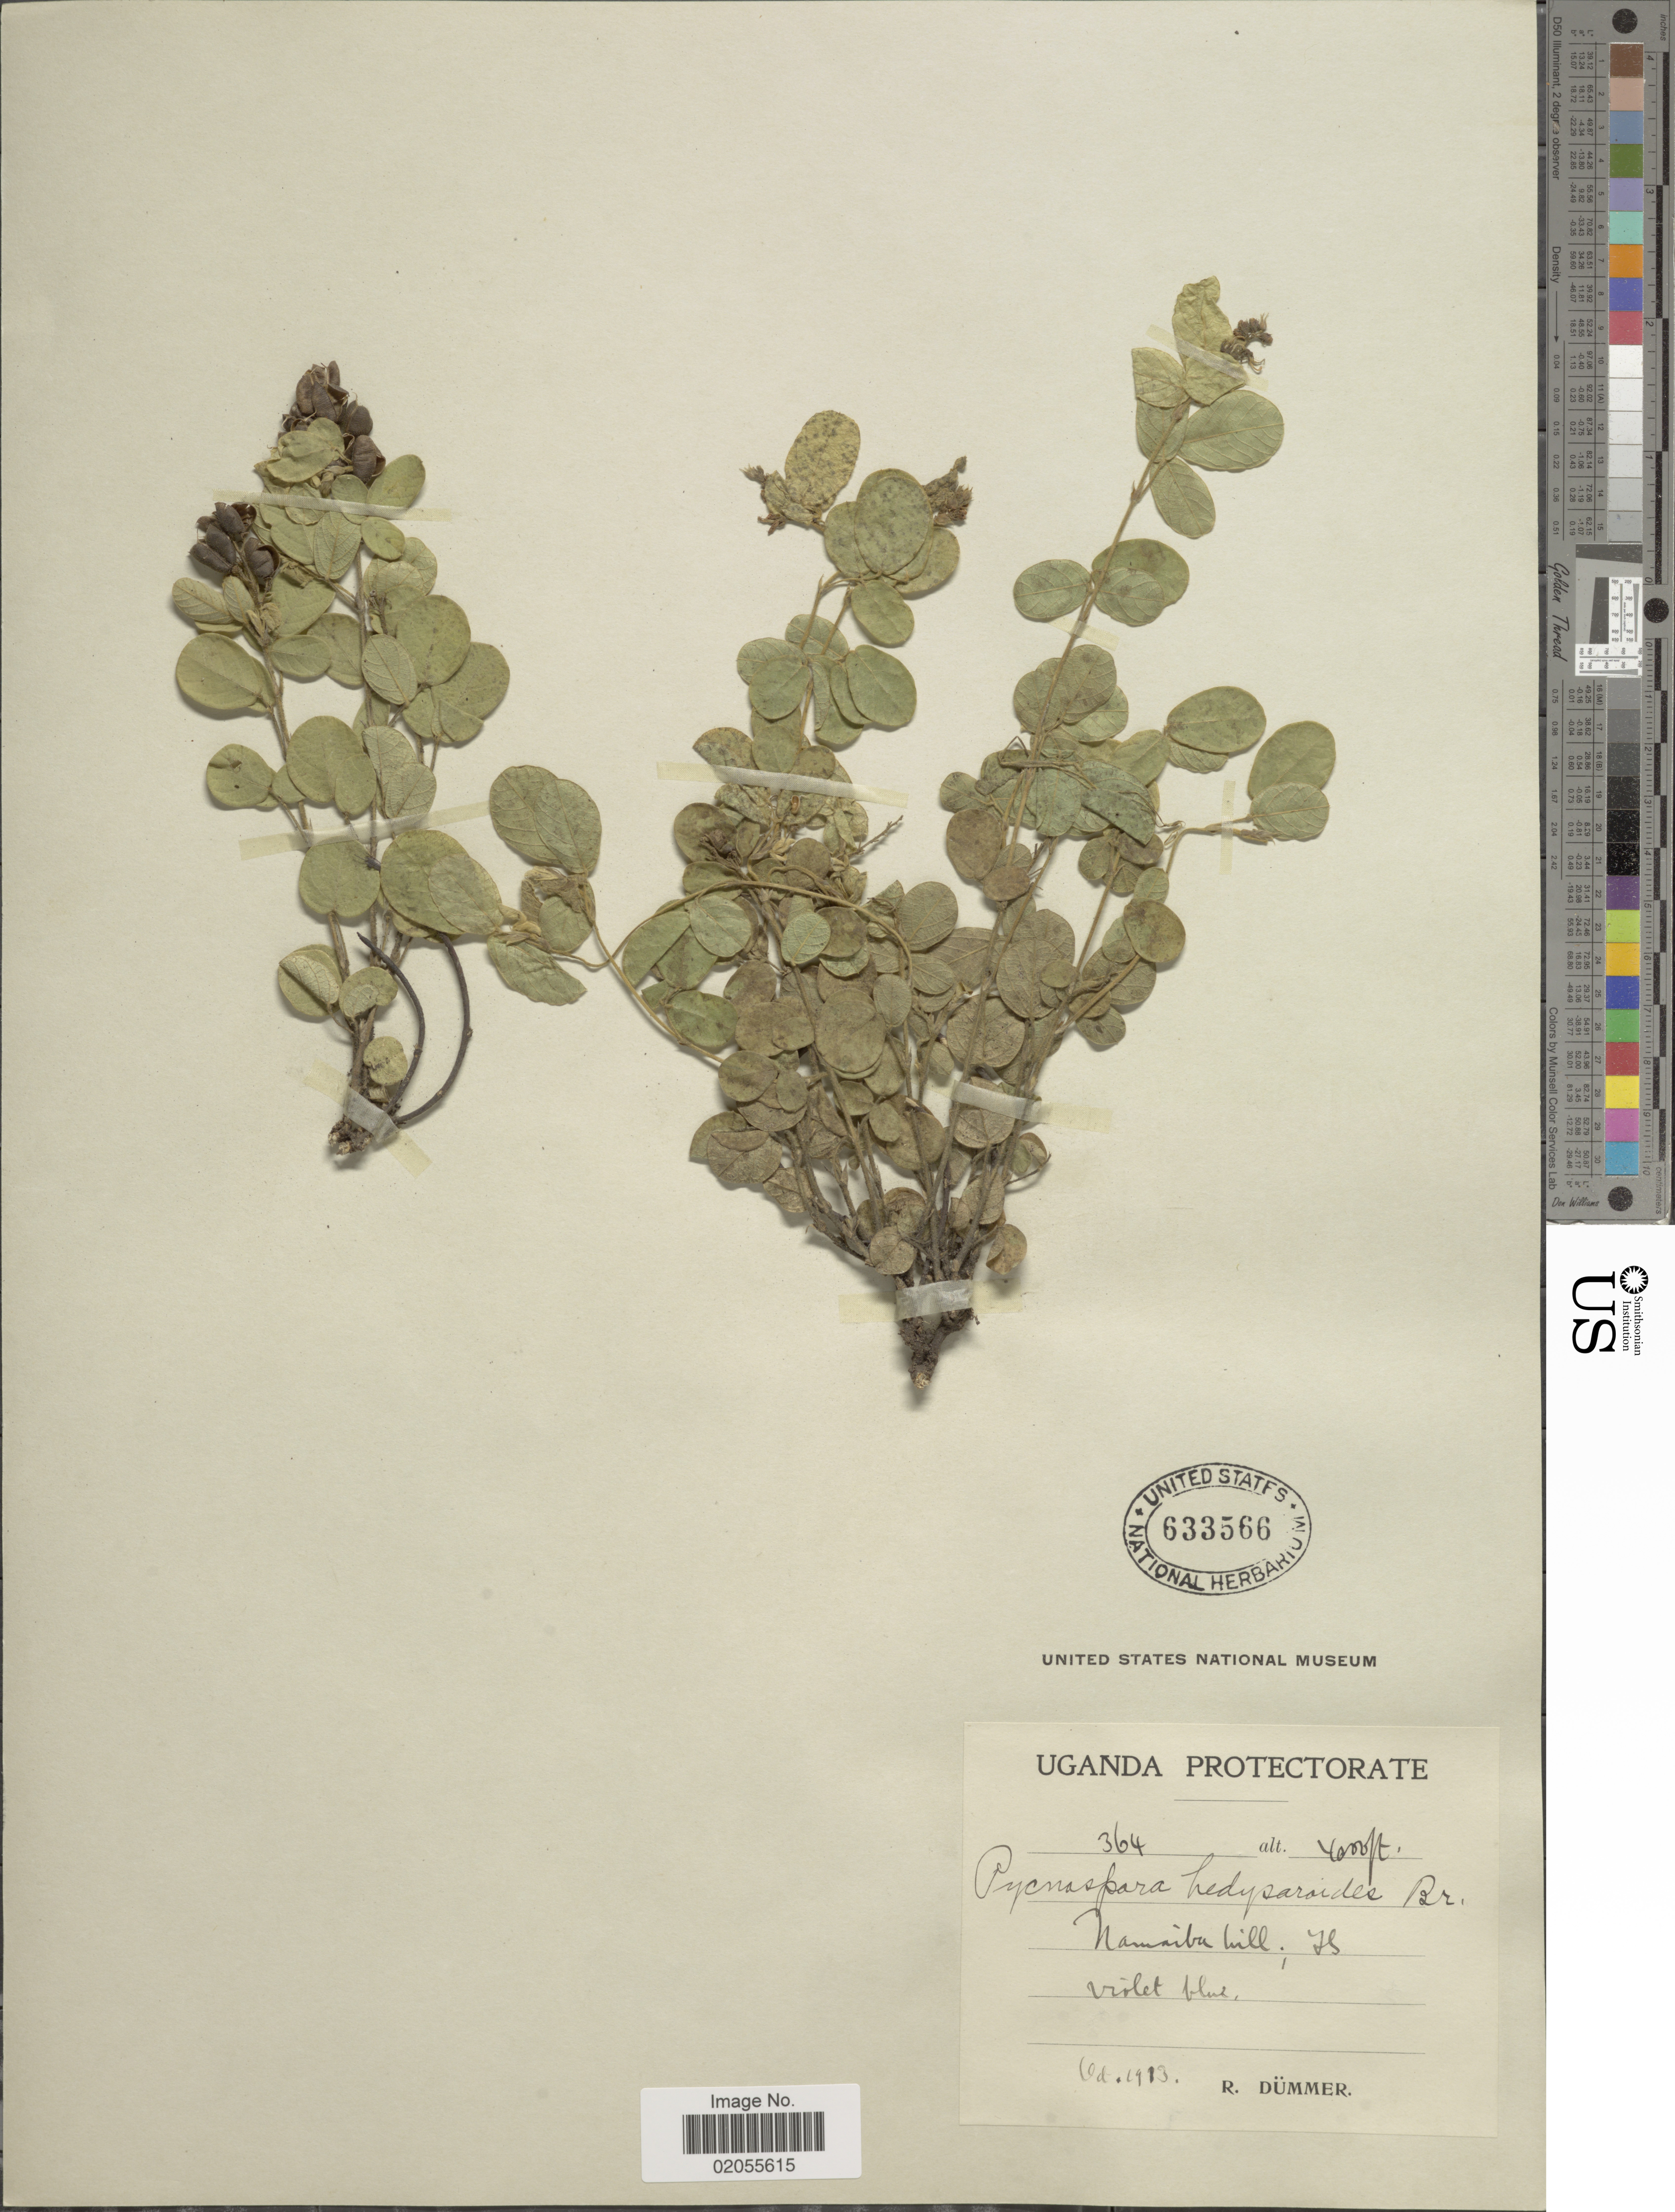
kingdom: Plantae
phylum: Tracheophyta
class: Magnoliopsida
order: Fabales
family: Fabaceae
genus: Pycnospora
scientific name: Pycnospora hedysaroides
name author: R. Br. ex Wight & Arn.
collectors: R. Drummer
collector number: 364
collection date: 1913-10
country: Uganda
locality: Namaiba Hill.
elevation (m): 1219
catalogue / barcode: US 633566